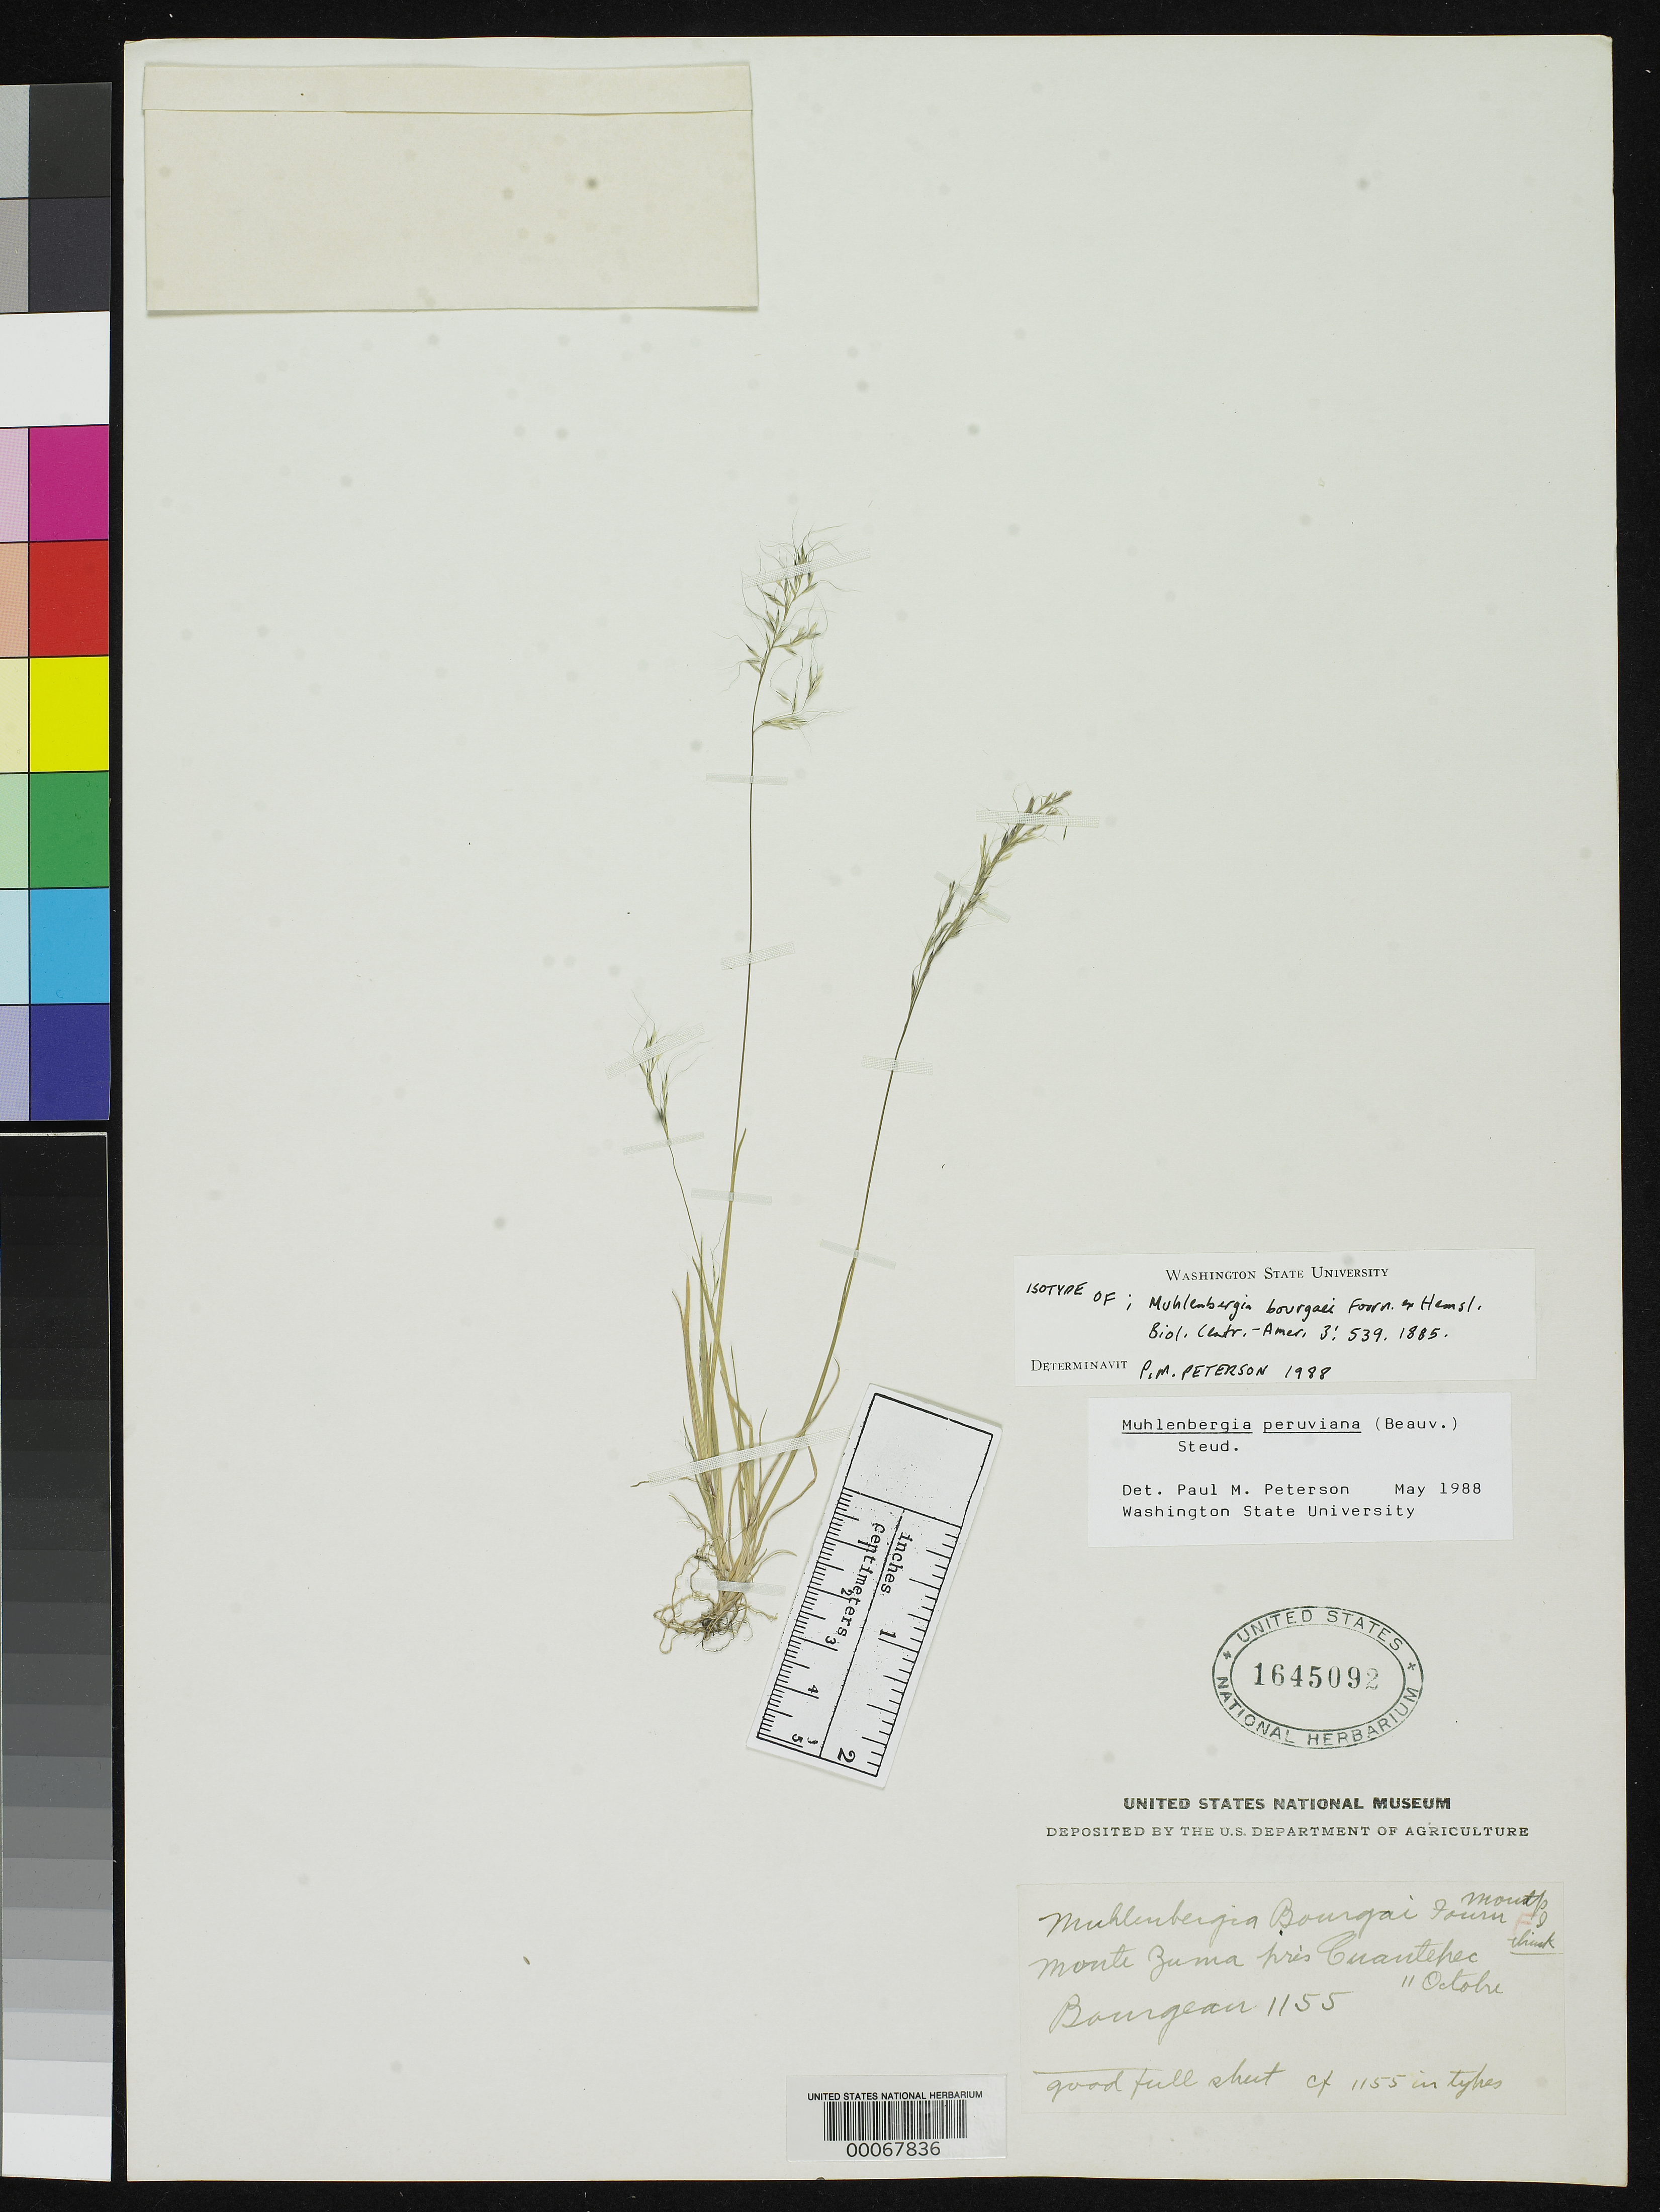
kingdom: Plantae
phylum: Tracheophyta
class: Liliopsida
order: Poales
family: Poaceae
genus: Muhlenbergia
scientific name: Muhlenbergia bourgaei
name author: E. Fourn.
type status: Type Fragment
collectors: E. Bourgeau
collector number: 1155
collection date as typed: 11 Oct 1866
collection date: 1866-10-11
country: Mexico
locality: Montezuma pres Cuantepec in Valle Mexicensi.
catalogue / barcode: US 1645092